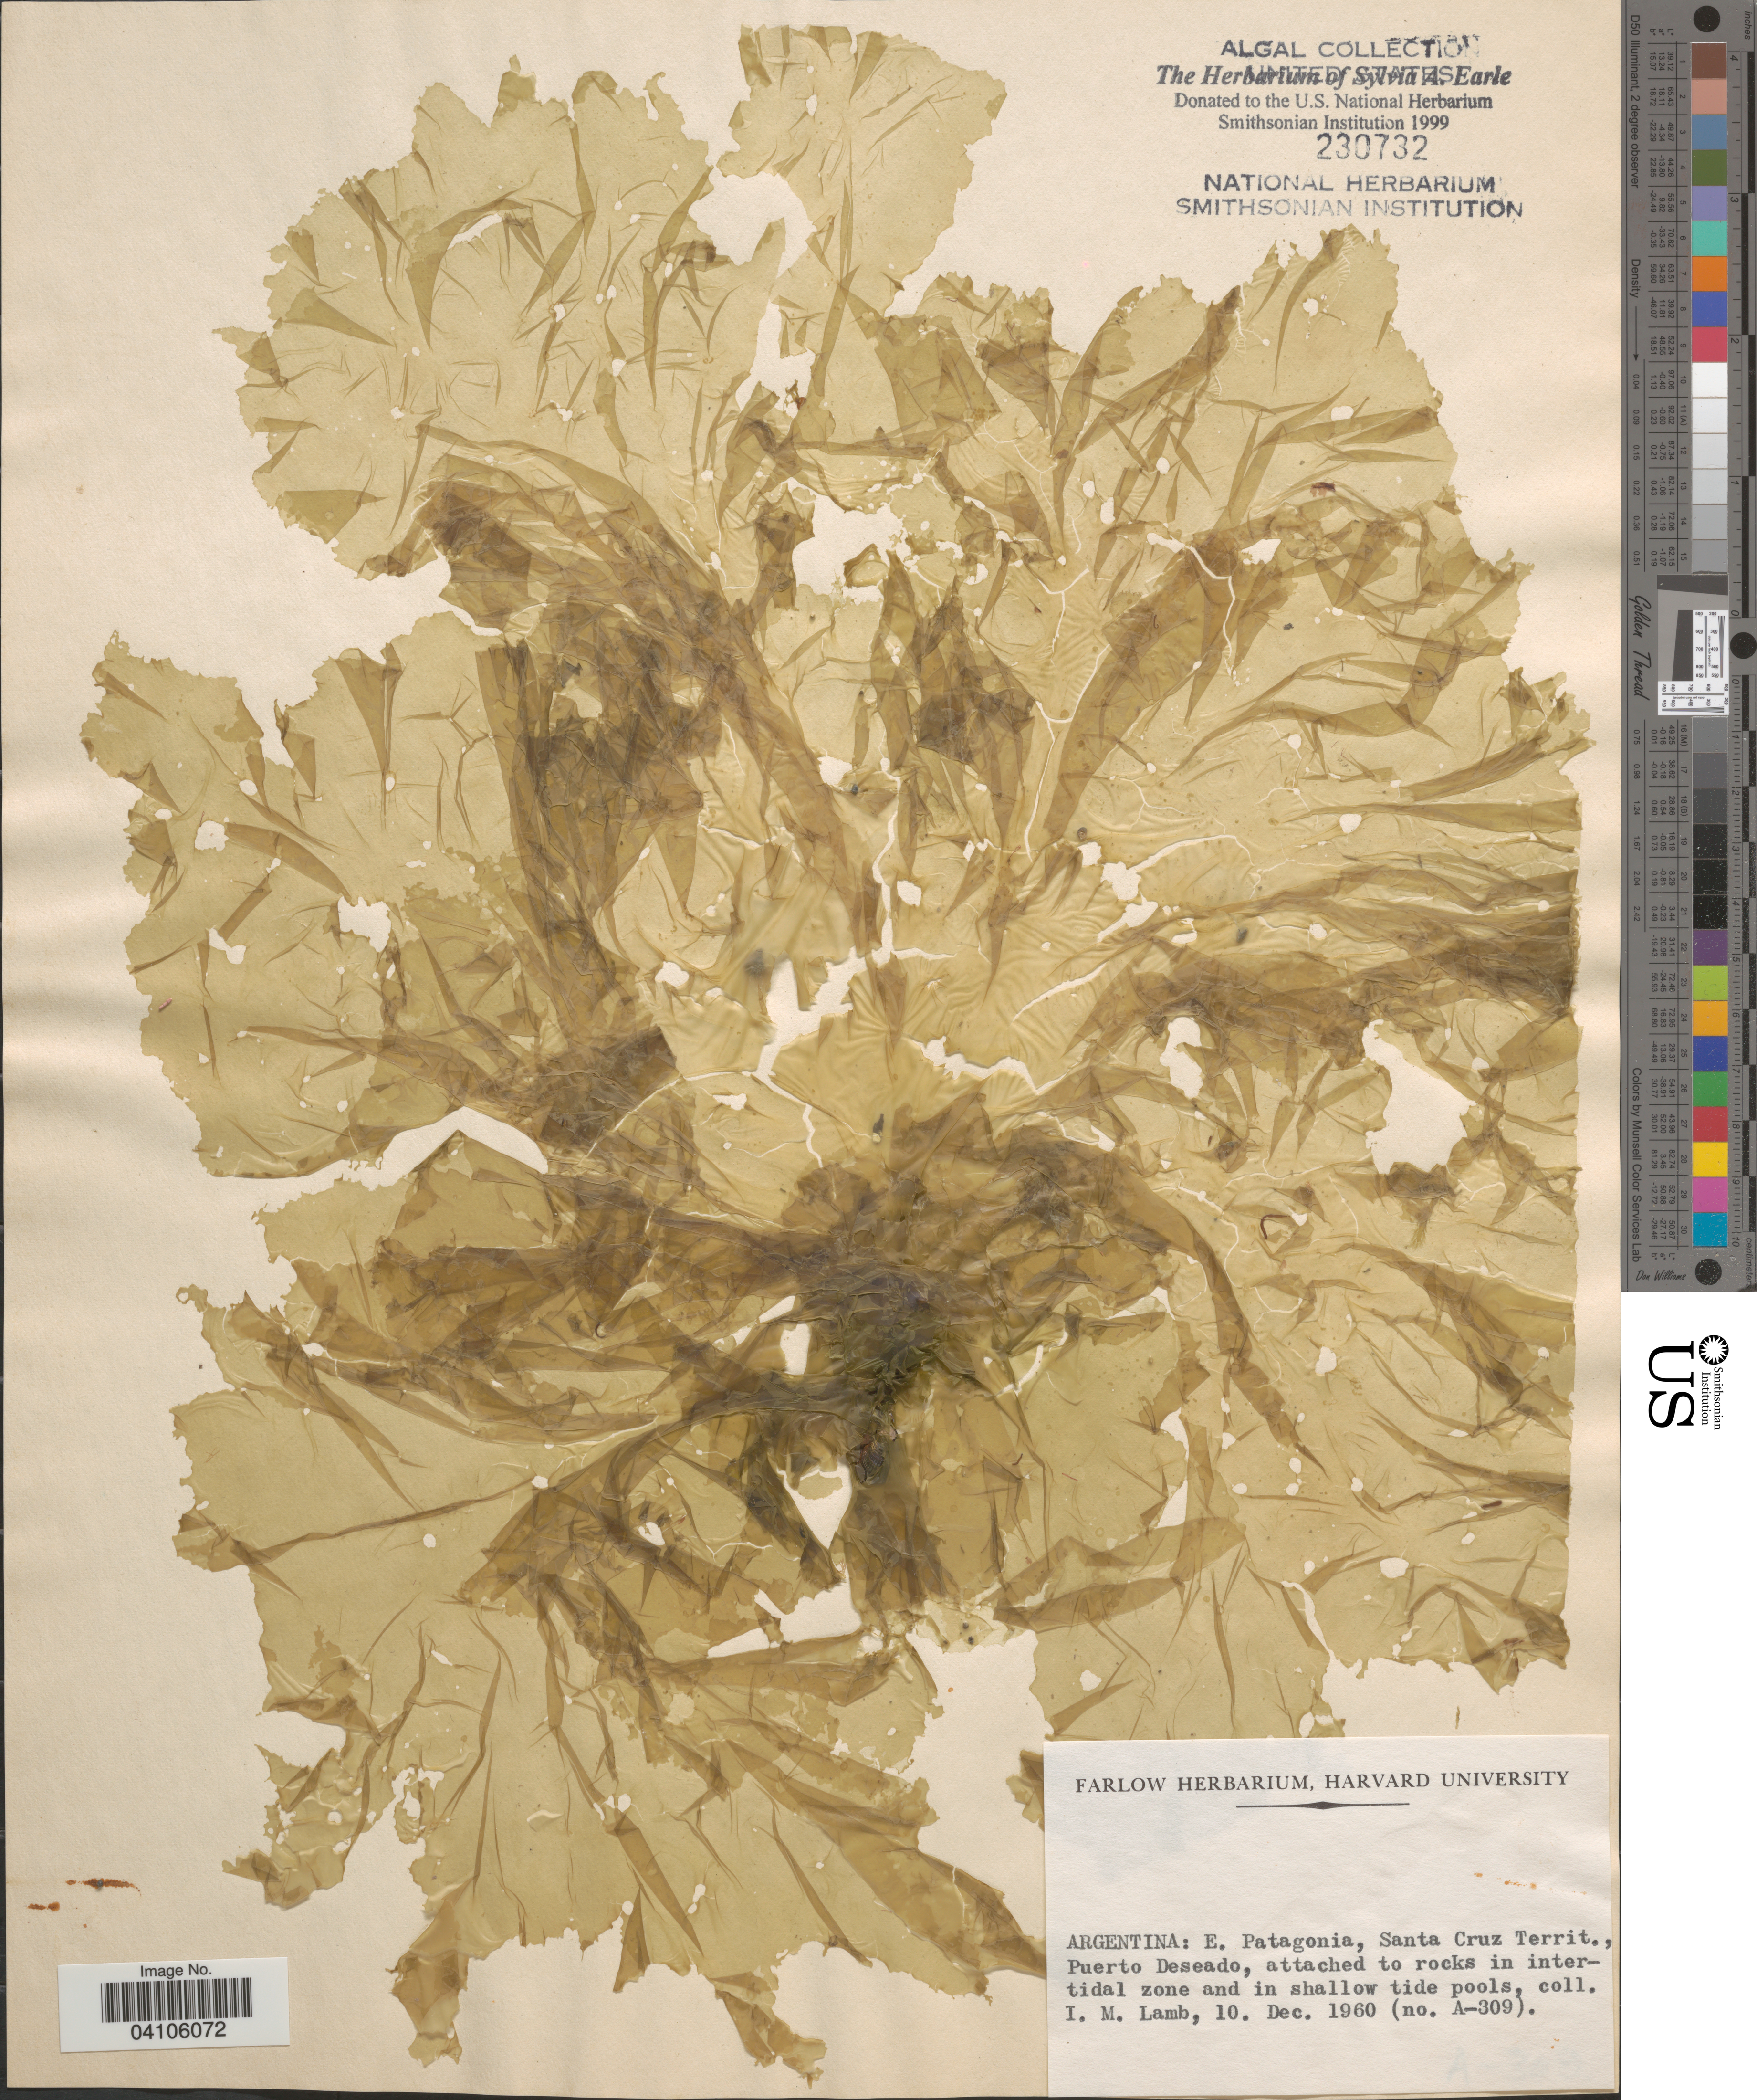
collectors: I. M. Lamb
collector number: A-309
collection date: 1960-12-10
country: Argentina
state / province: Santa Cruz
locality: E. Patagonia, Santa Cruz Territ., Puerto Deseado.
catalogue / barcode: US 230732